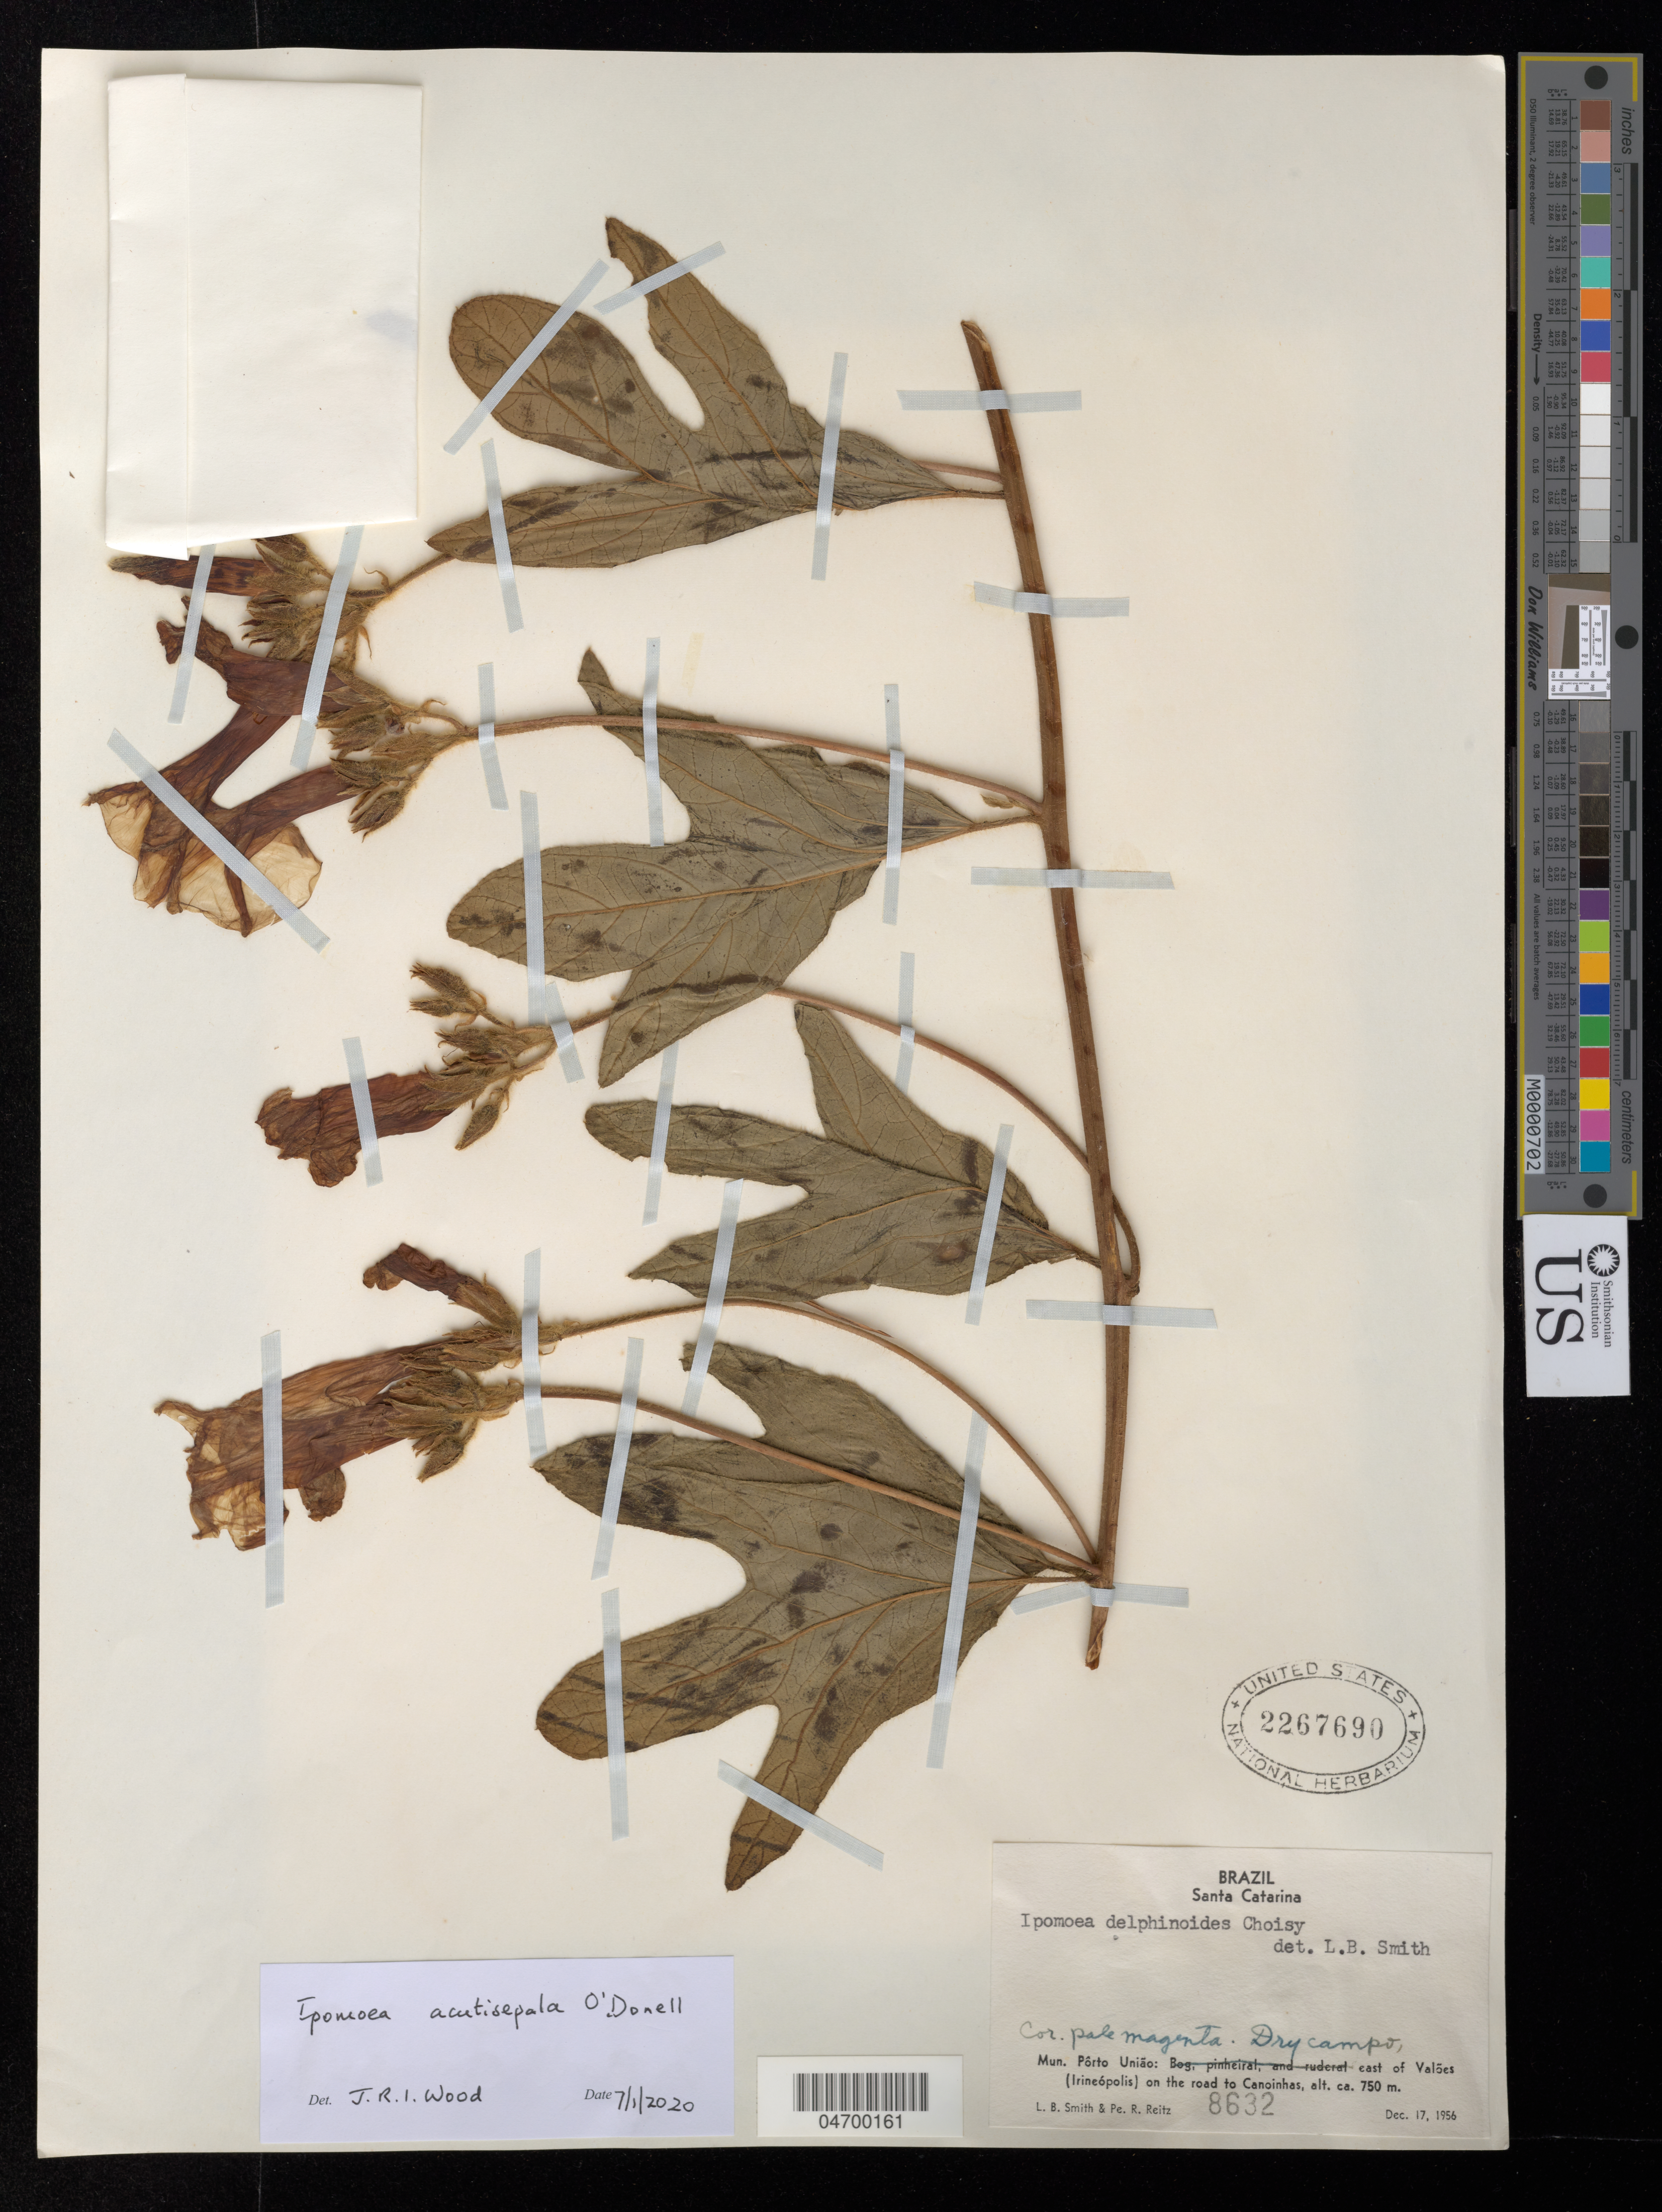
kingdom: Plantae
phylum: Tracheophyta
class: Magnoliopsida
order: Solanales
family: Convolvulaceae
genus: Ipomoea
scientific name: Ipomoea acutisepala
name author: O'Donell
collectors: L. Smith & P. Reitz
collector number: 8632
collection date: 1956-12-17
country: Brazil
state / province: Santa Catarina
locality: Mun. Pôrto União: east of Valões (Irineópolis) on the road to Canoinhas.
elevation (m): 750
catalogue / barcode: US 2267690